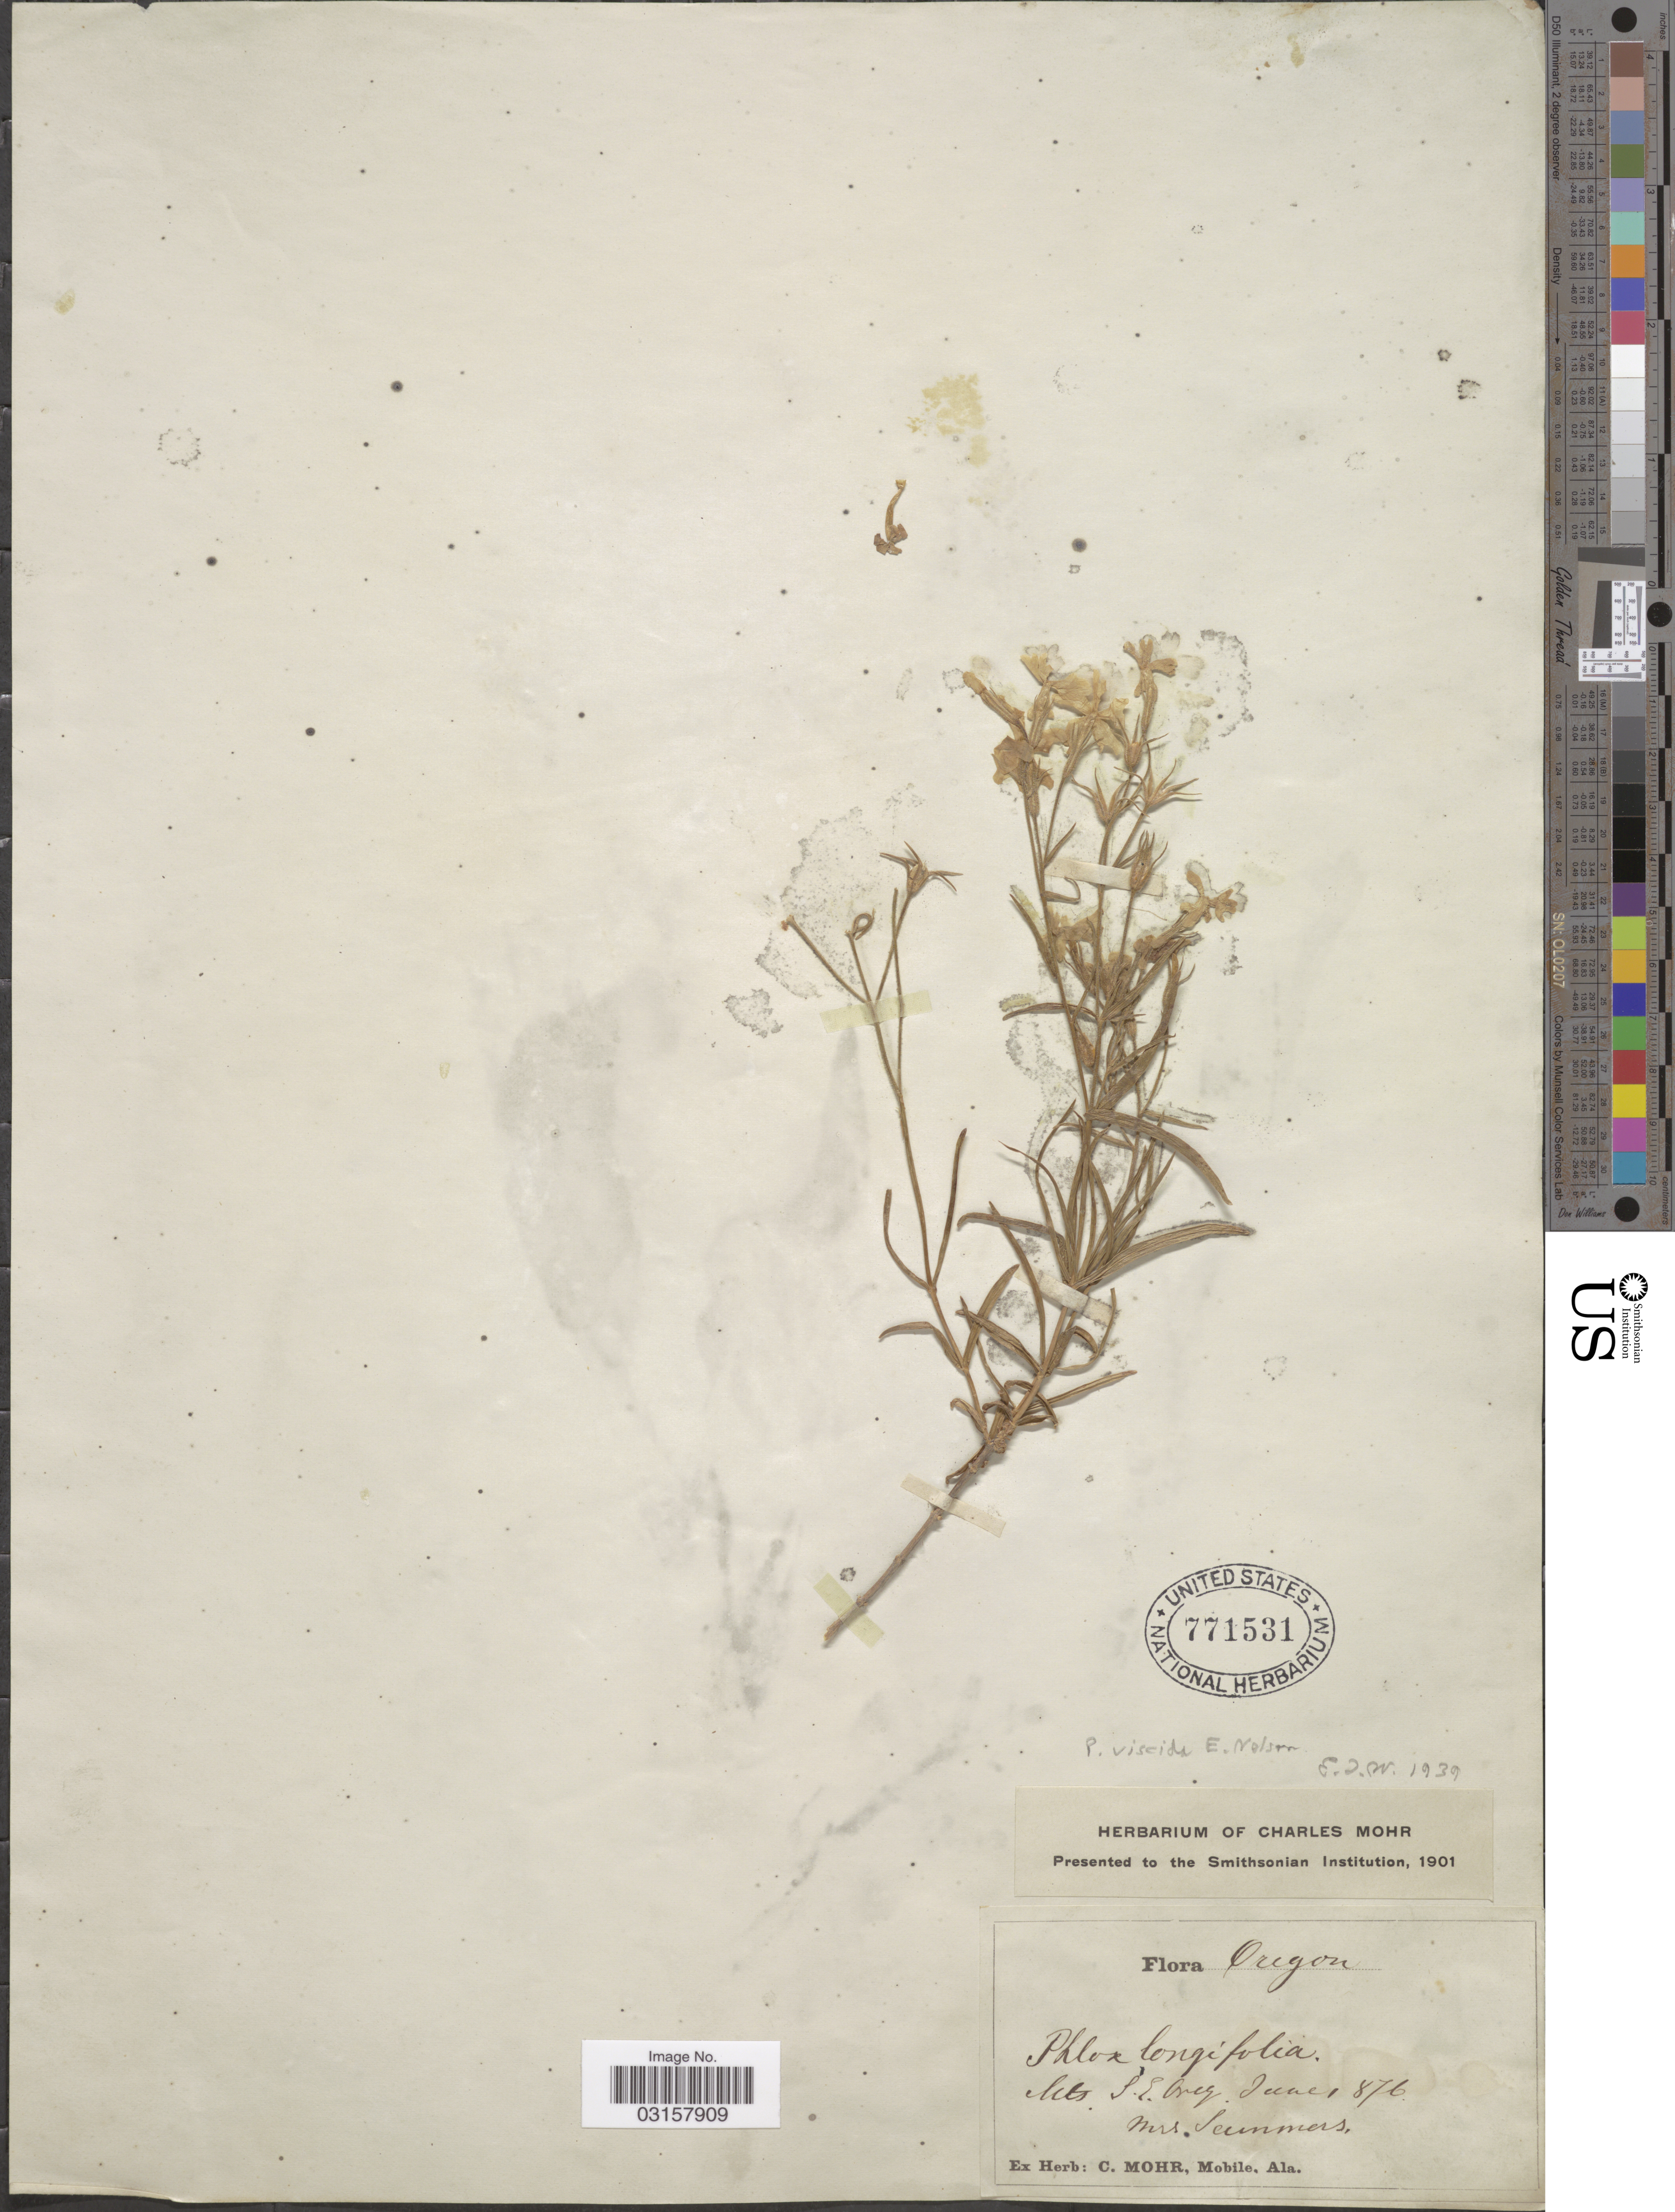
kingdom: Plantae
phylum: Tracheophyta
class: Magnoliopsida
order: Ericales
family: Polemoniaceae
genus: Phlox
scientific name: Phlox speciosa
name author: Pursh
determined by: Mayfield, M. H.; Ferguson, C. J.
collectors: Summers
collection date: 1876-06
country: United States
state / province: Oregon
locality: Mts. S.E. Oreg.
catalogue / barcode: US 771531